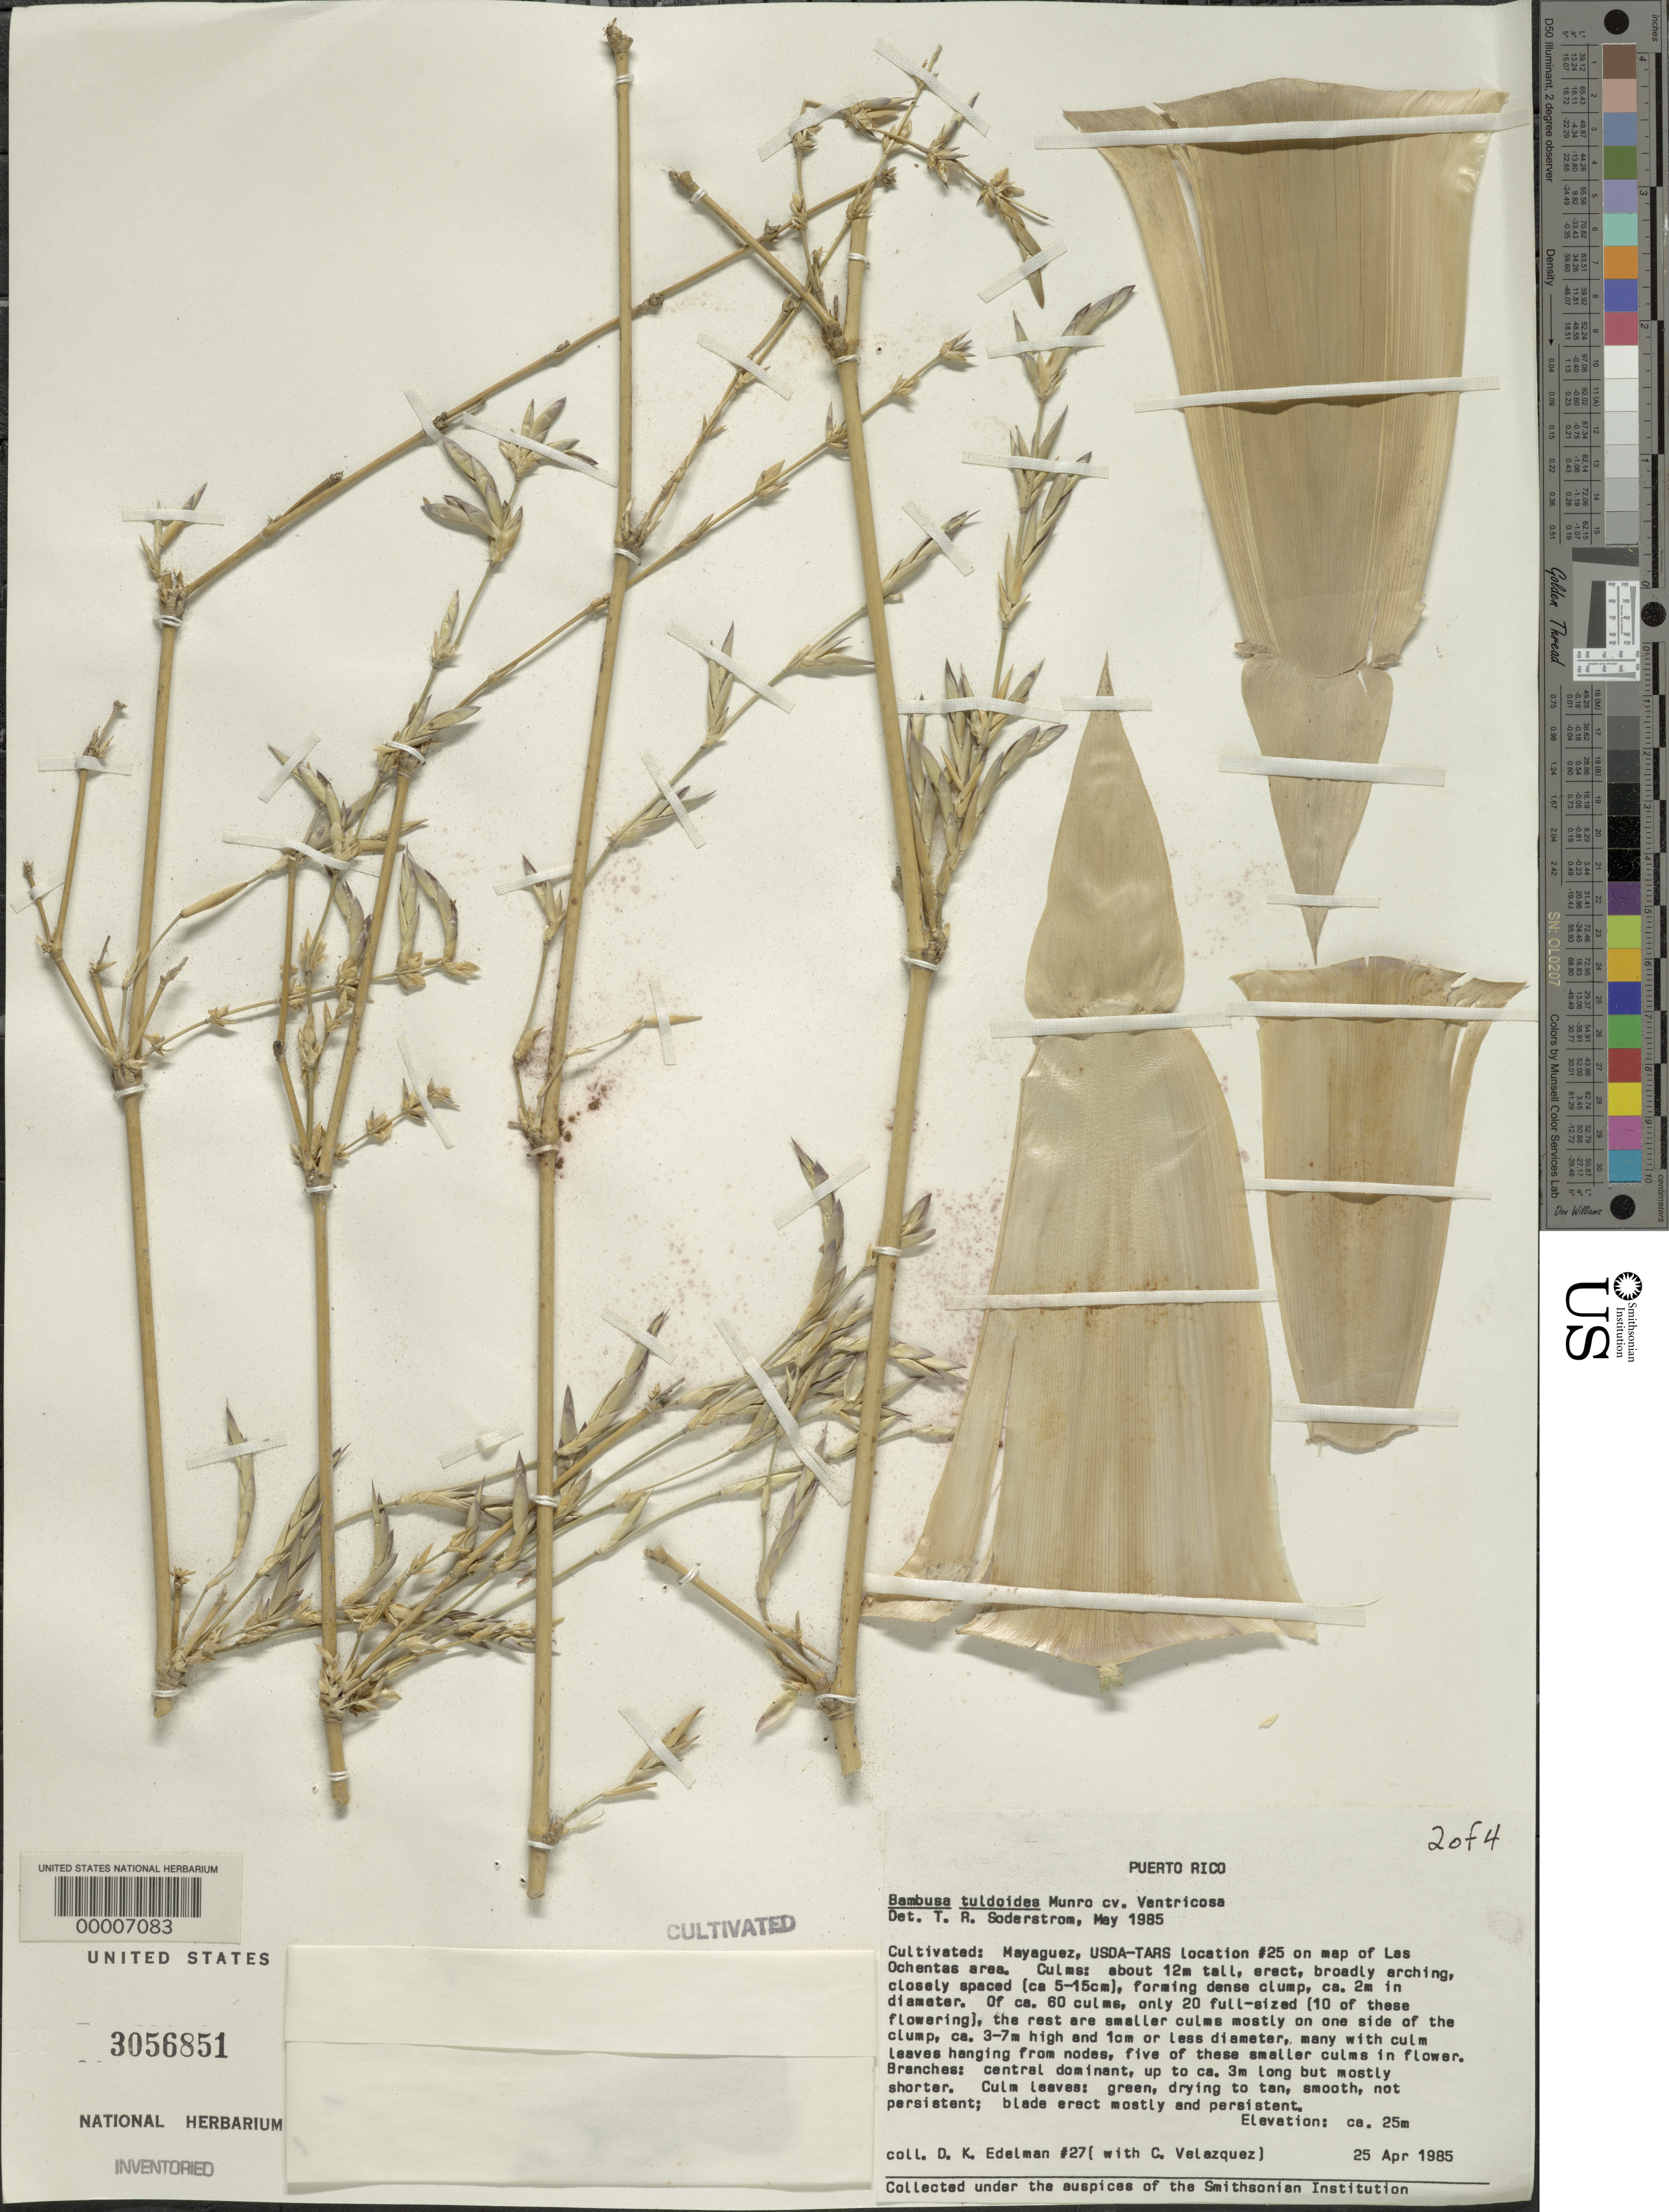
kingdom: Plantae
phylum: Tracheophyta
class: Liliopsida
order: Poales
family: Poaceae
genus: Bambusa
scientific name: Bambusa tuldoides var. ventricosa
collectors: D. Edelman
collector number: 27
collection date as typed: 25 Apr 1985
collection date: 1985-04-25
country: Puerto Rico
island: Greater Antilles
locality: Mayaguez, usda-tars, location 19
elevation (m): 25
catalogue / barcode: US 3056851